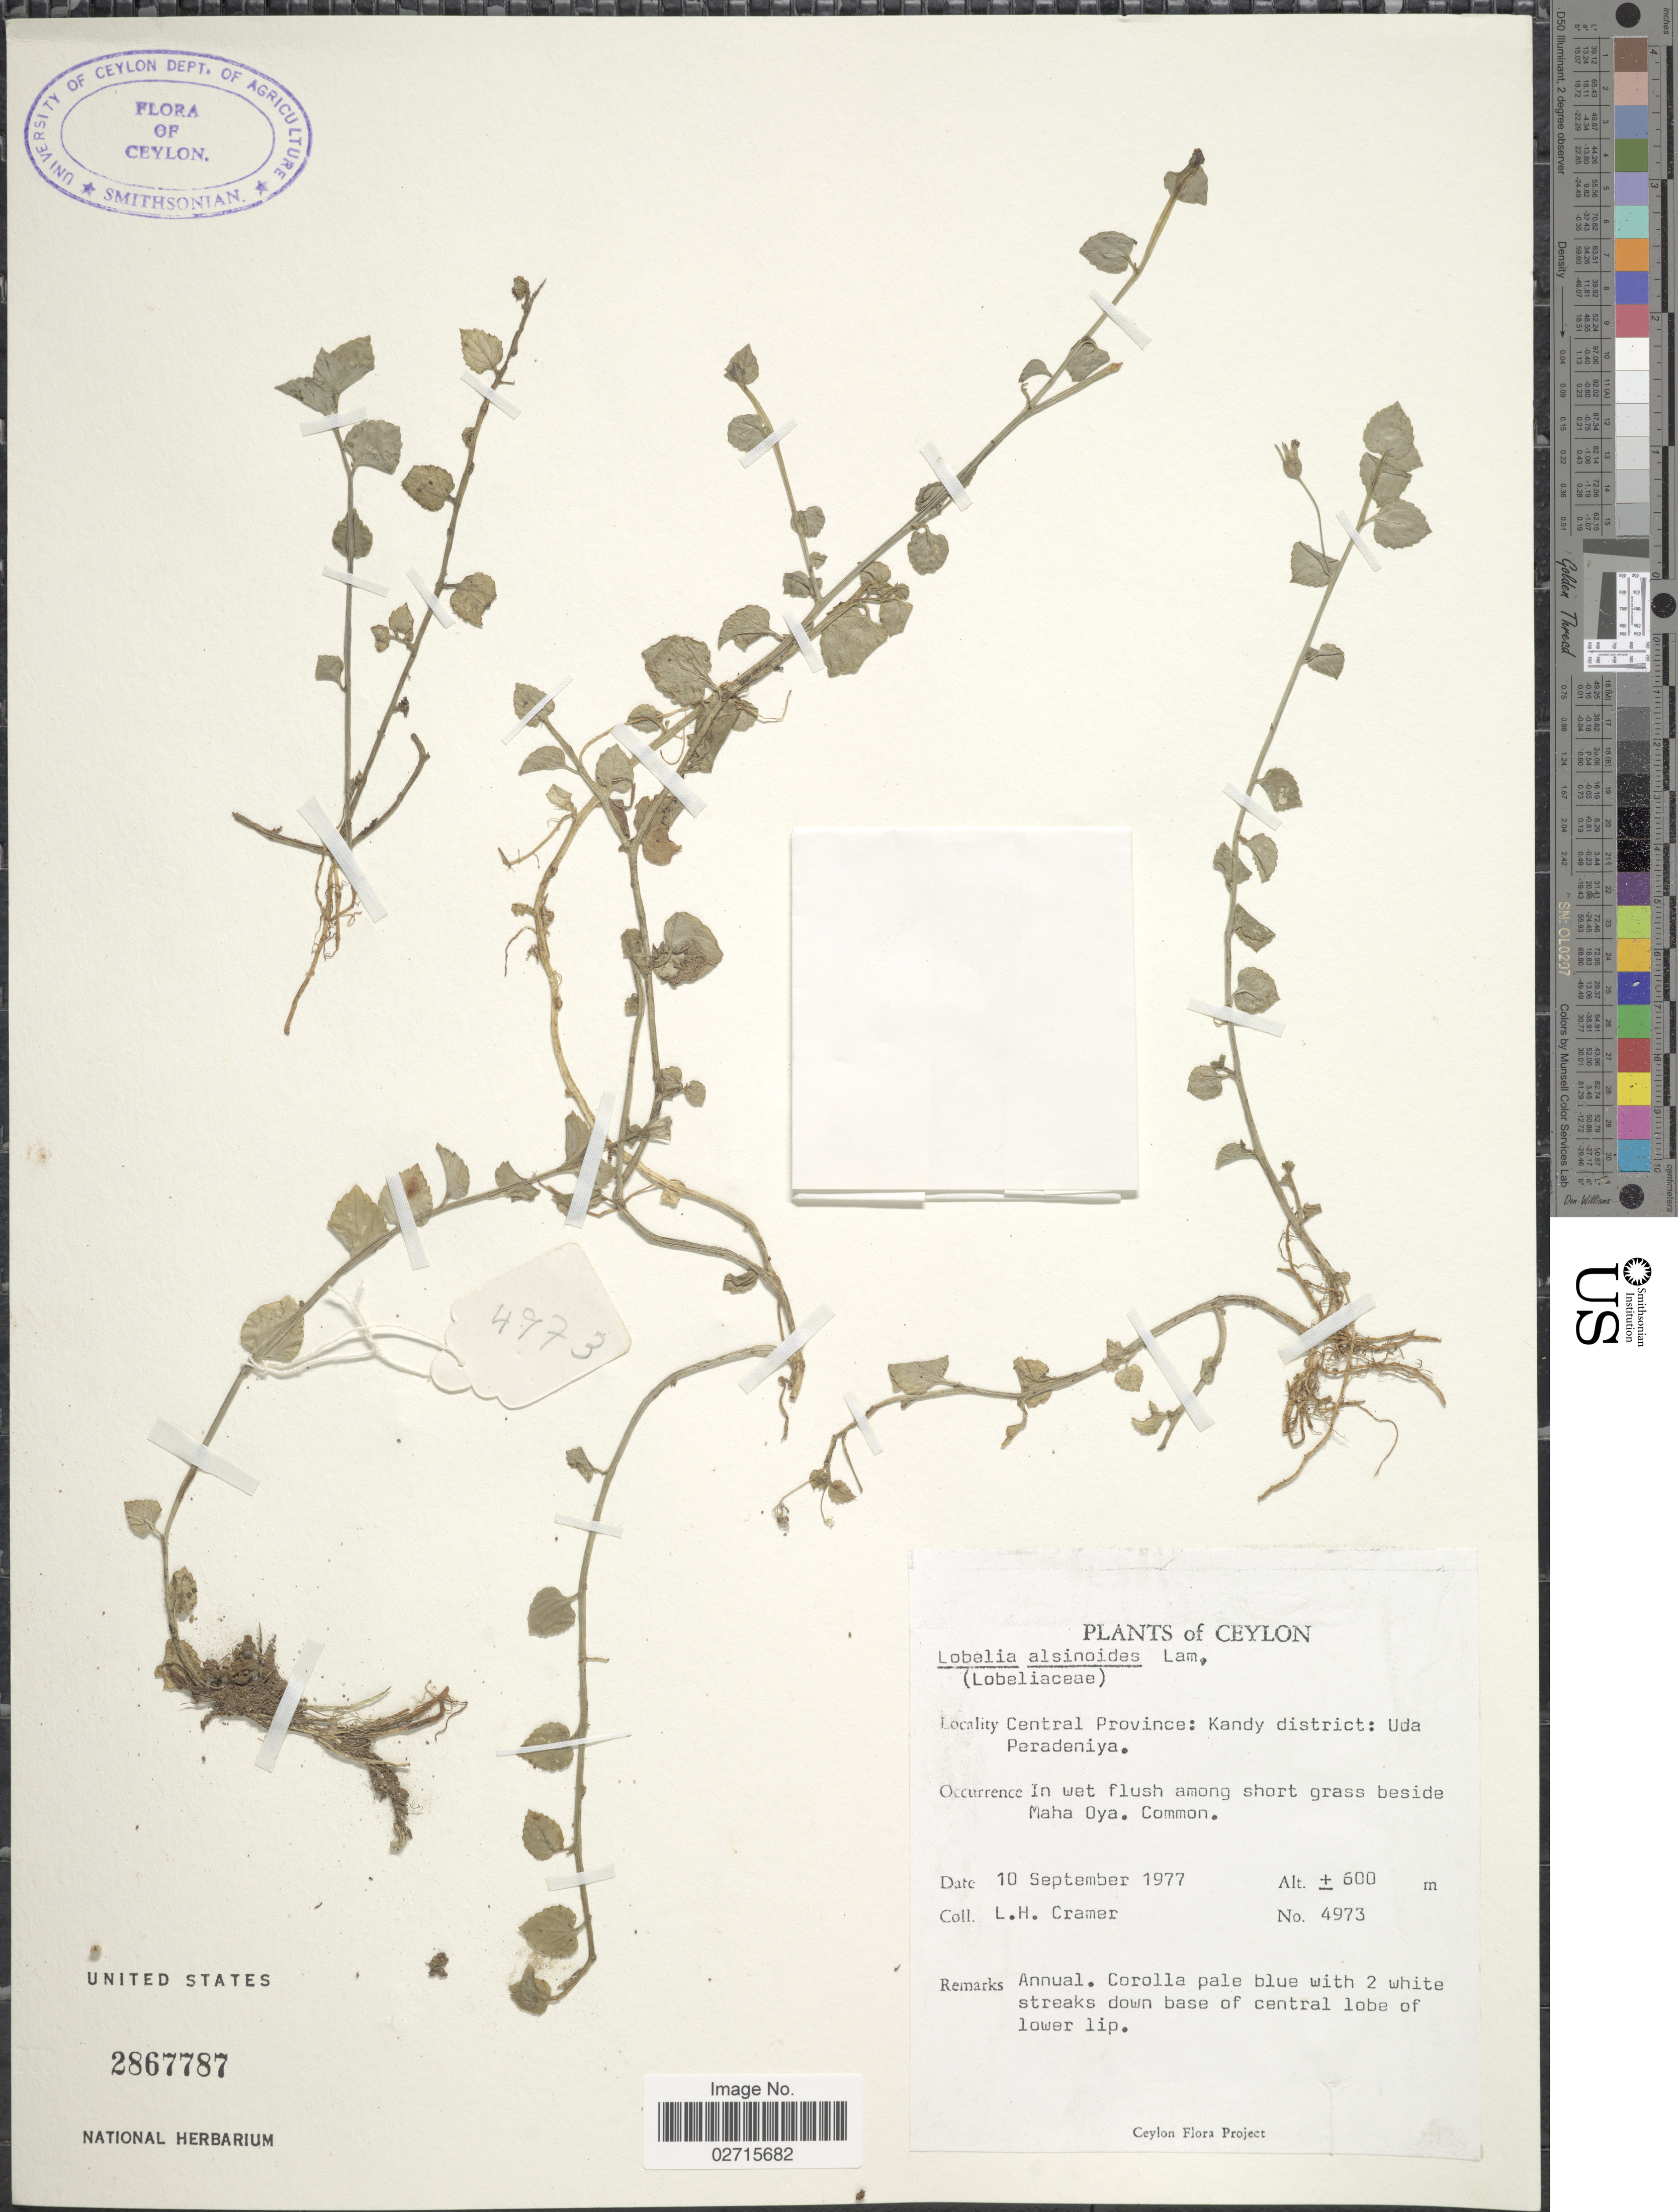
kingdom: Plantae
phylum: Tracheophyta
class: Magnoliopsida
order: Asterales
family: Campanulaceae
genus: Lobelia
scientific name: Lobelia alsinoides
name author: Lam.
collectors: L. H. Cramer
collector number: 4973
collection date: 1977-09-10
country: Sri Lanka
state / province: Central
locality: Ceylon. Central Province: Kandy district: Uda Peradeniya, In wet flush among short grass beside Maha Oya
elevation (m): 600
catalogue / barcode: US 2867787